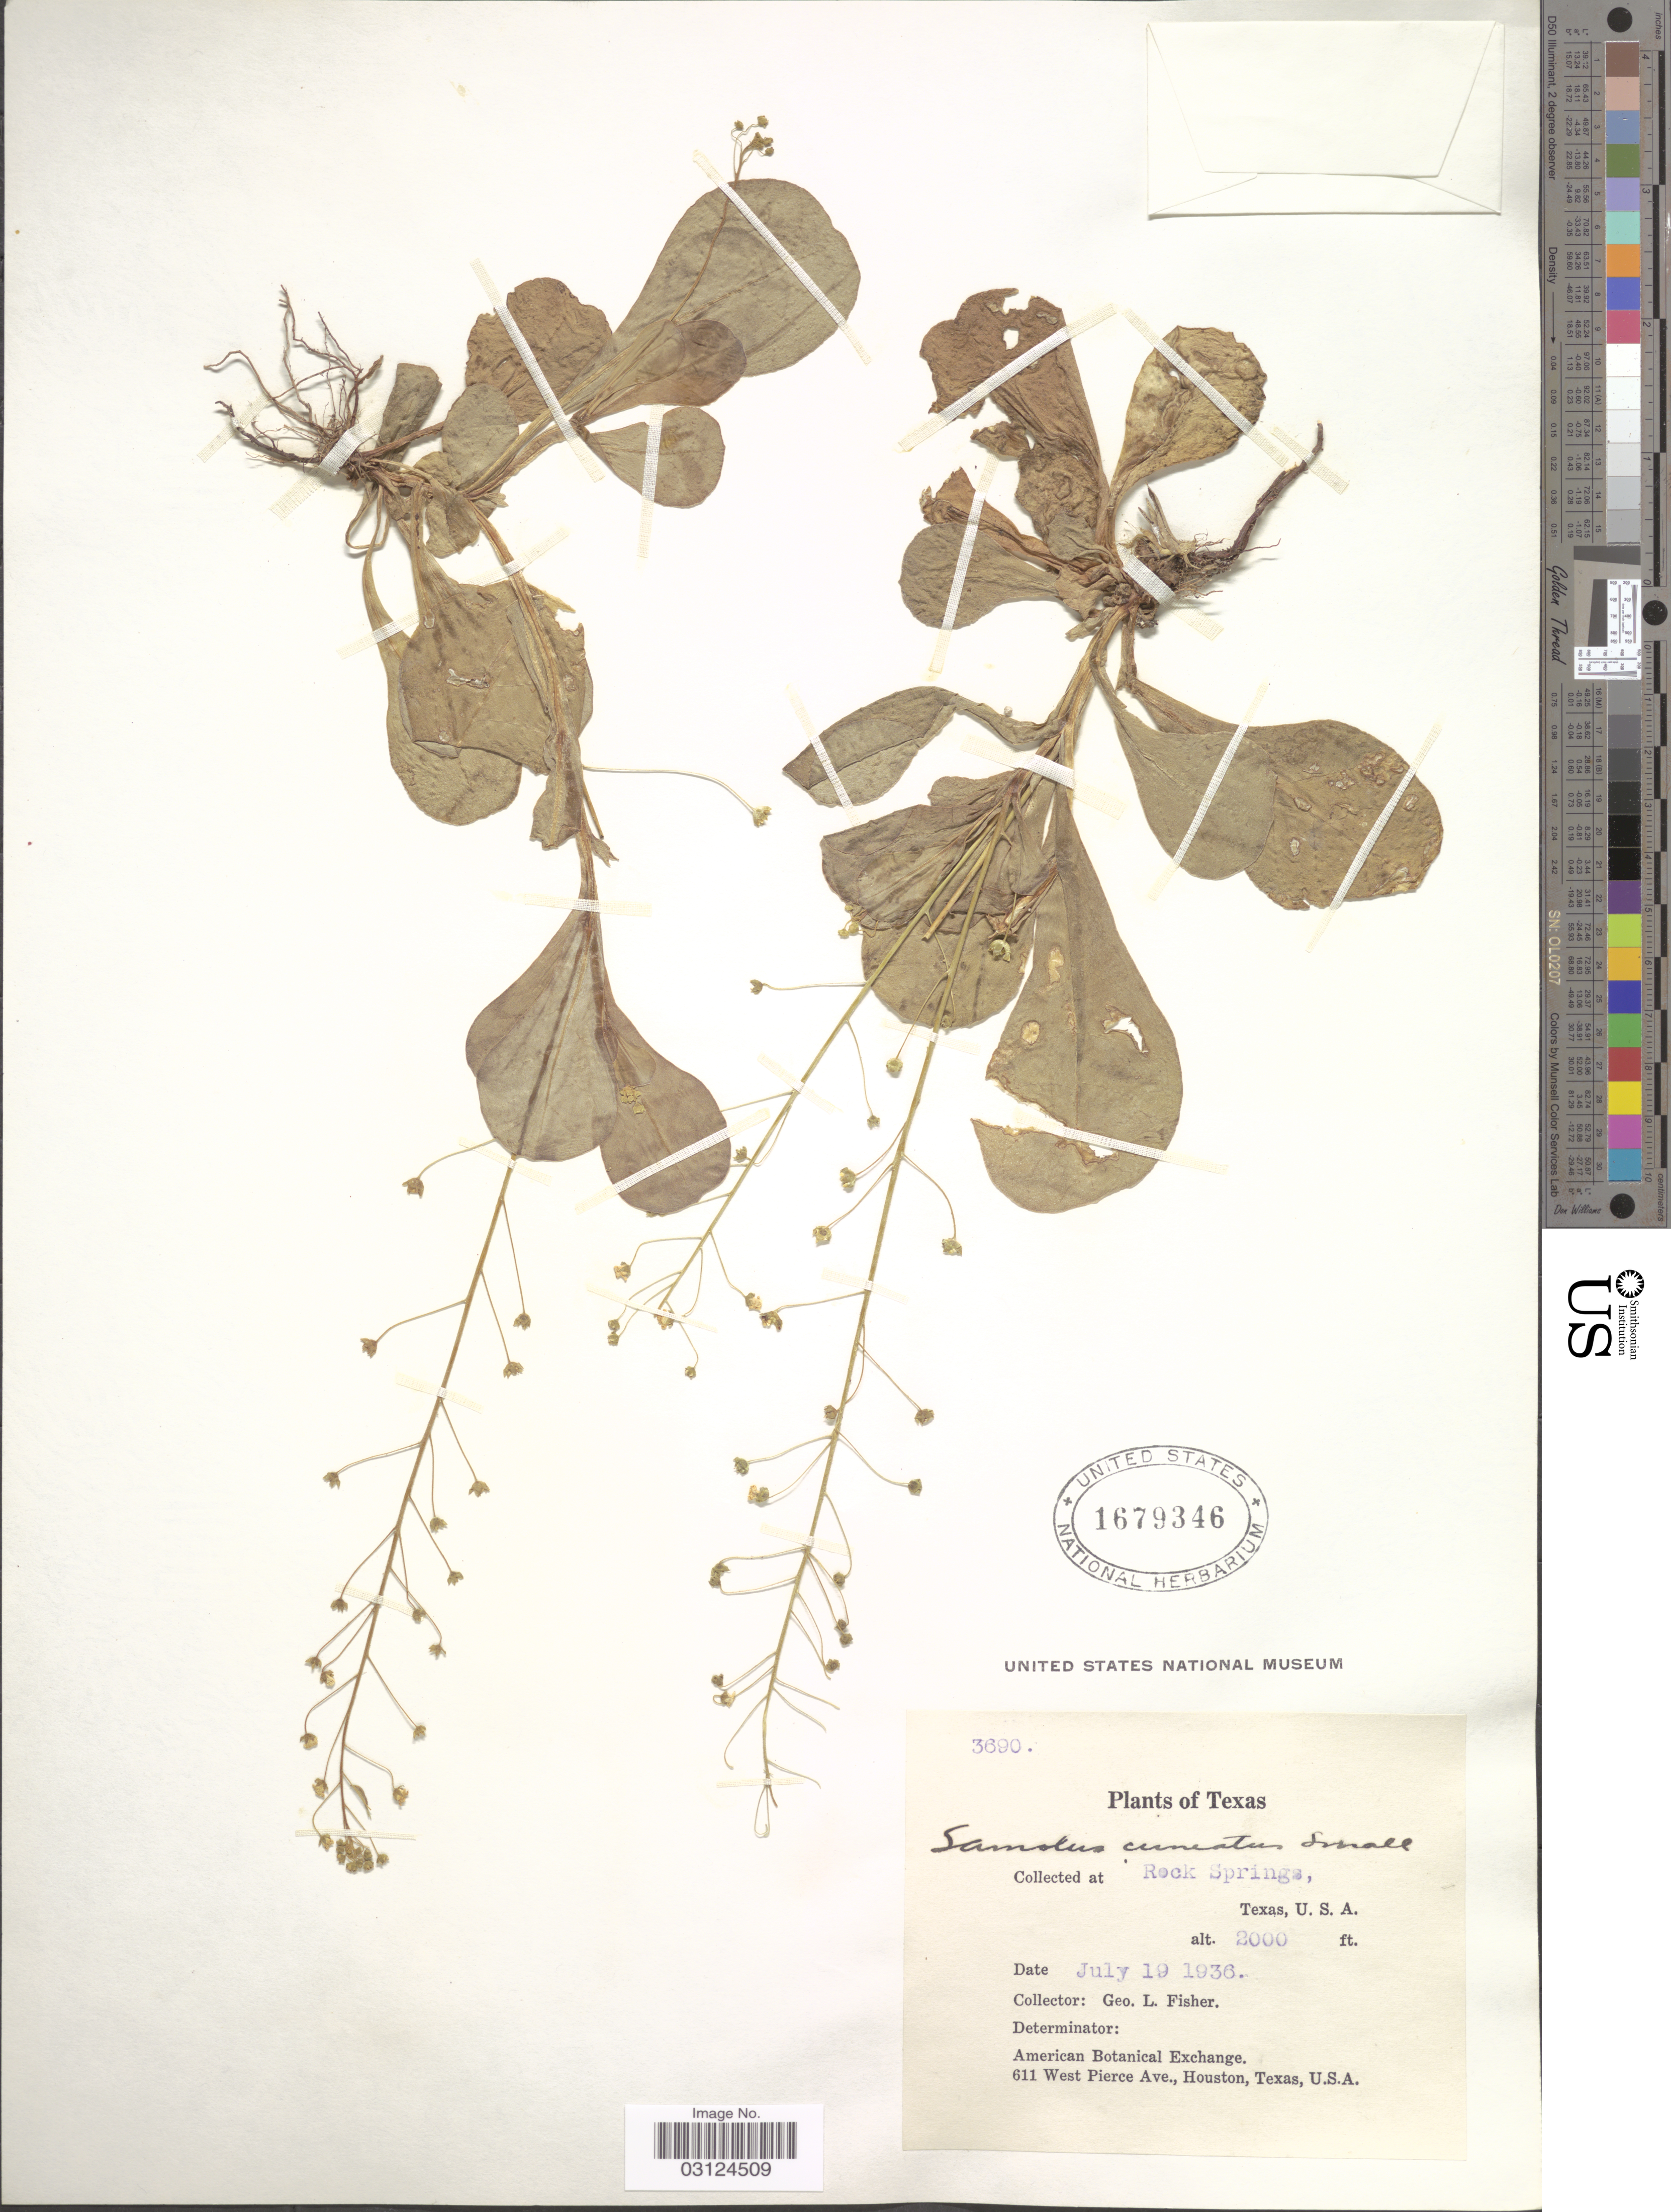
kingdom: Plantae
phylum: Tracheophyta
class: Magnoliopsida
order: Ericales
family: Primulaceae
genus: Samolus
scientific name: Samolus ebracteatus subsp. cuneatus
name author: (Small) R. Knuth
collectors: G. L. Fisher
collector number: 3690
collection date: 1936-07-19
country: United States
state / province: Texas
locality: Rock Springs.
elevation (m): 610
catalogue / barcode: US 1679346